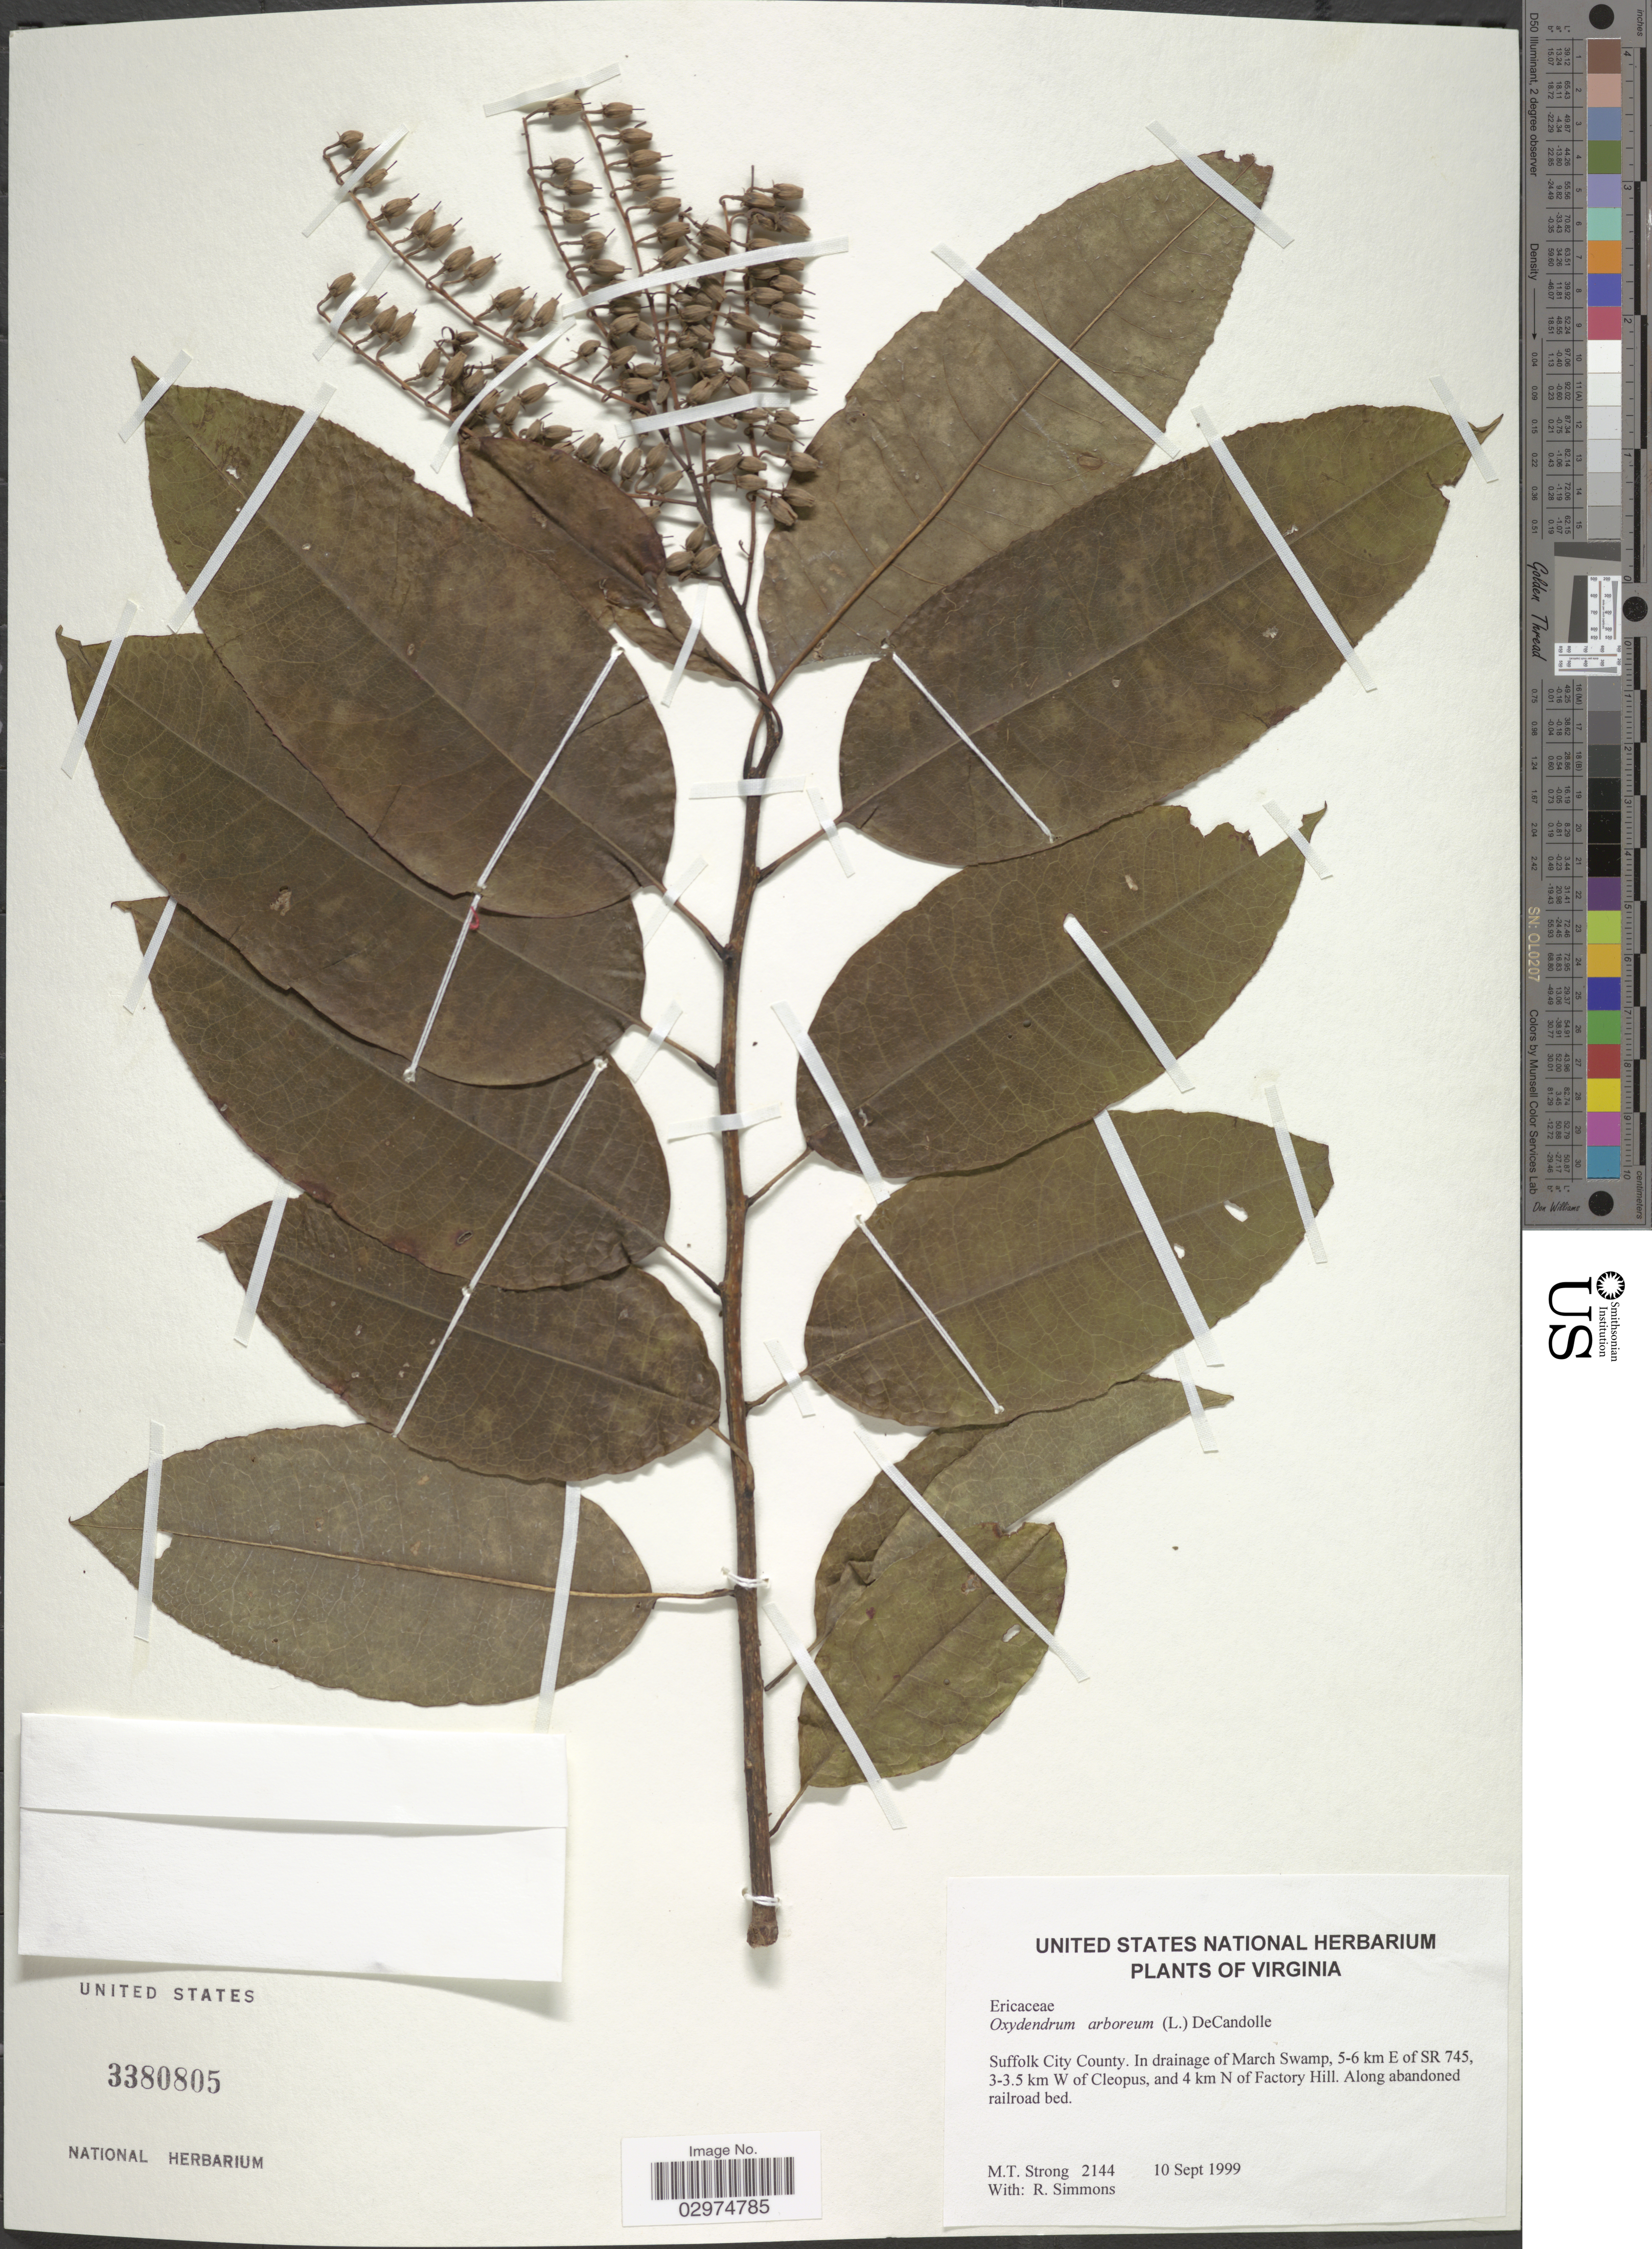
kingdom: Plantae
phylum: Tracheophyta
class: Magnoliopsida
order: Ericales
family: Ericaceae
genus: Oxydendrum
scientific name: Oxydendrum arboreum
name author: (L.) DC.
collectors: M. T. Strong & R. Simmons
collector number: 2144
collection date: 1999-09-10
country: United States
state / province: Virginia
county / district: City of Suffolk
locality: Suffolk City County, in drainage of March Swamp, 5-6 km E of SR 745, 3-3.5 km W of Cleopus, and 4 km N of Factory Hill.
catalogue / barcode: US 3380805